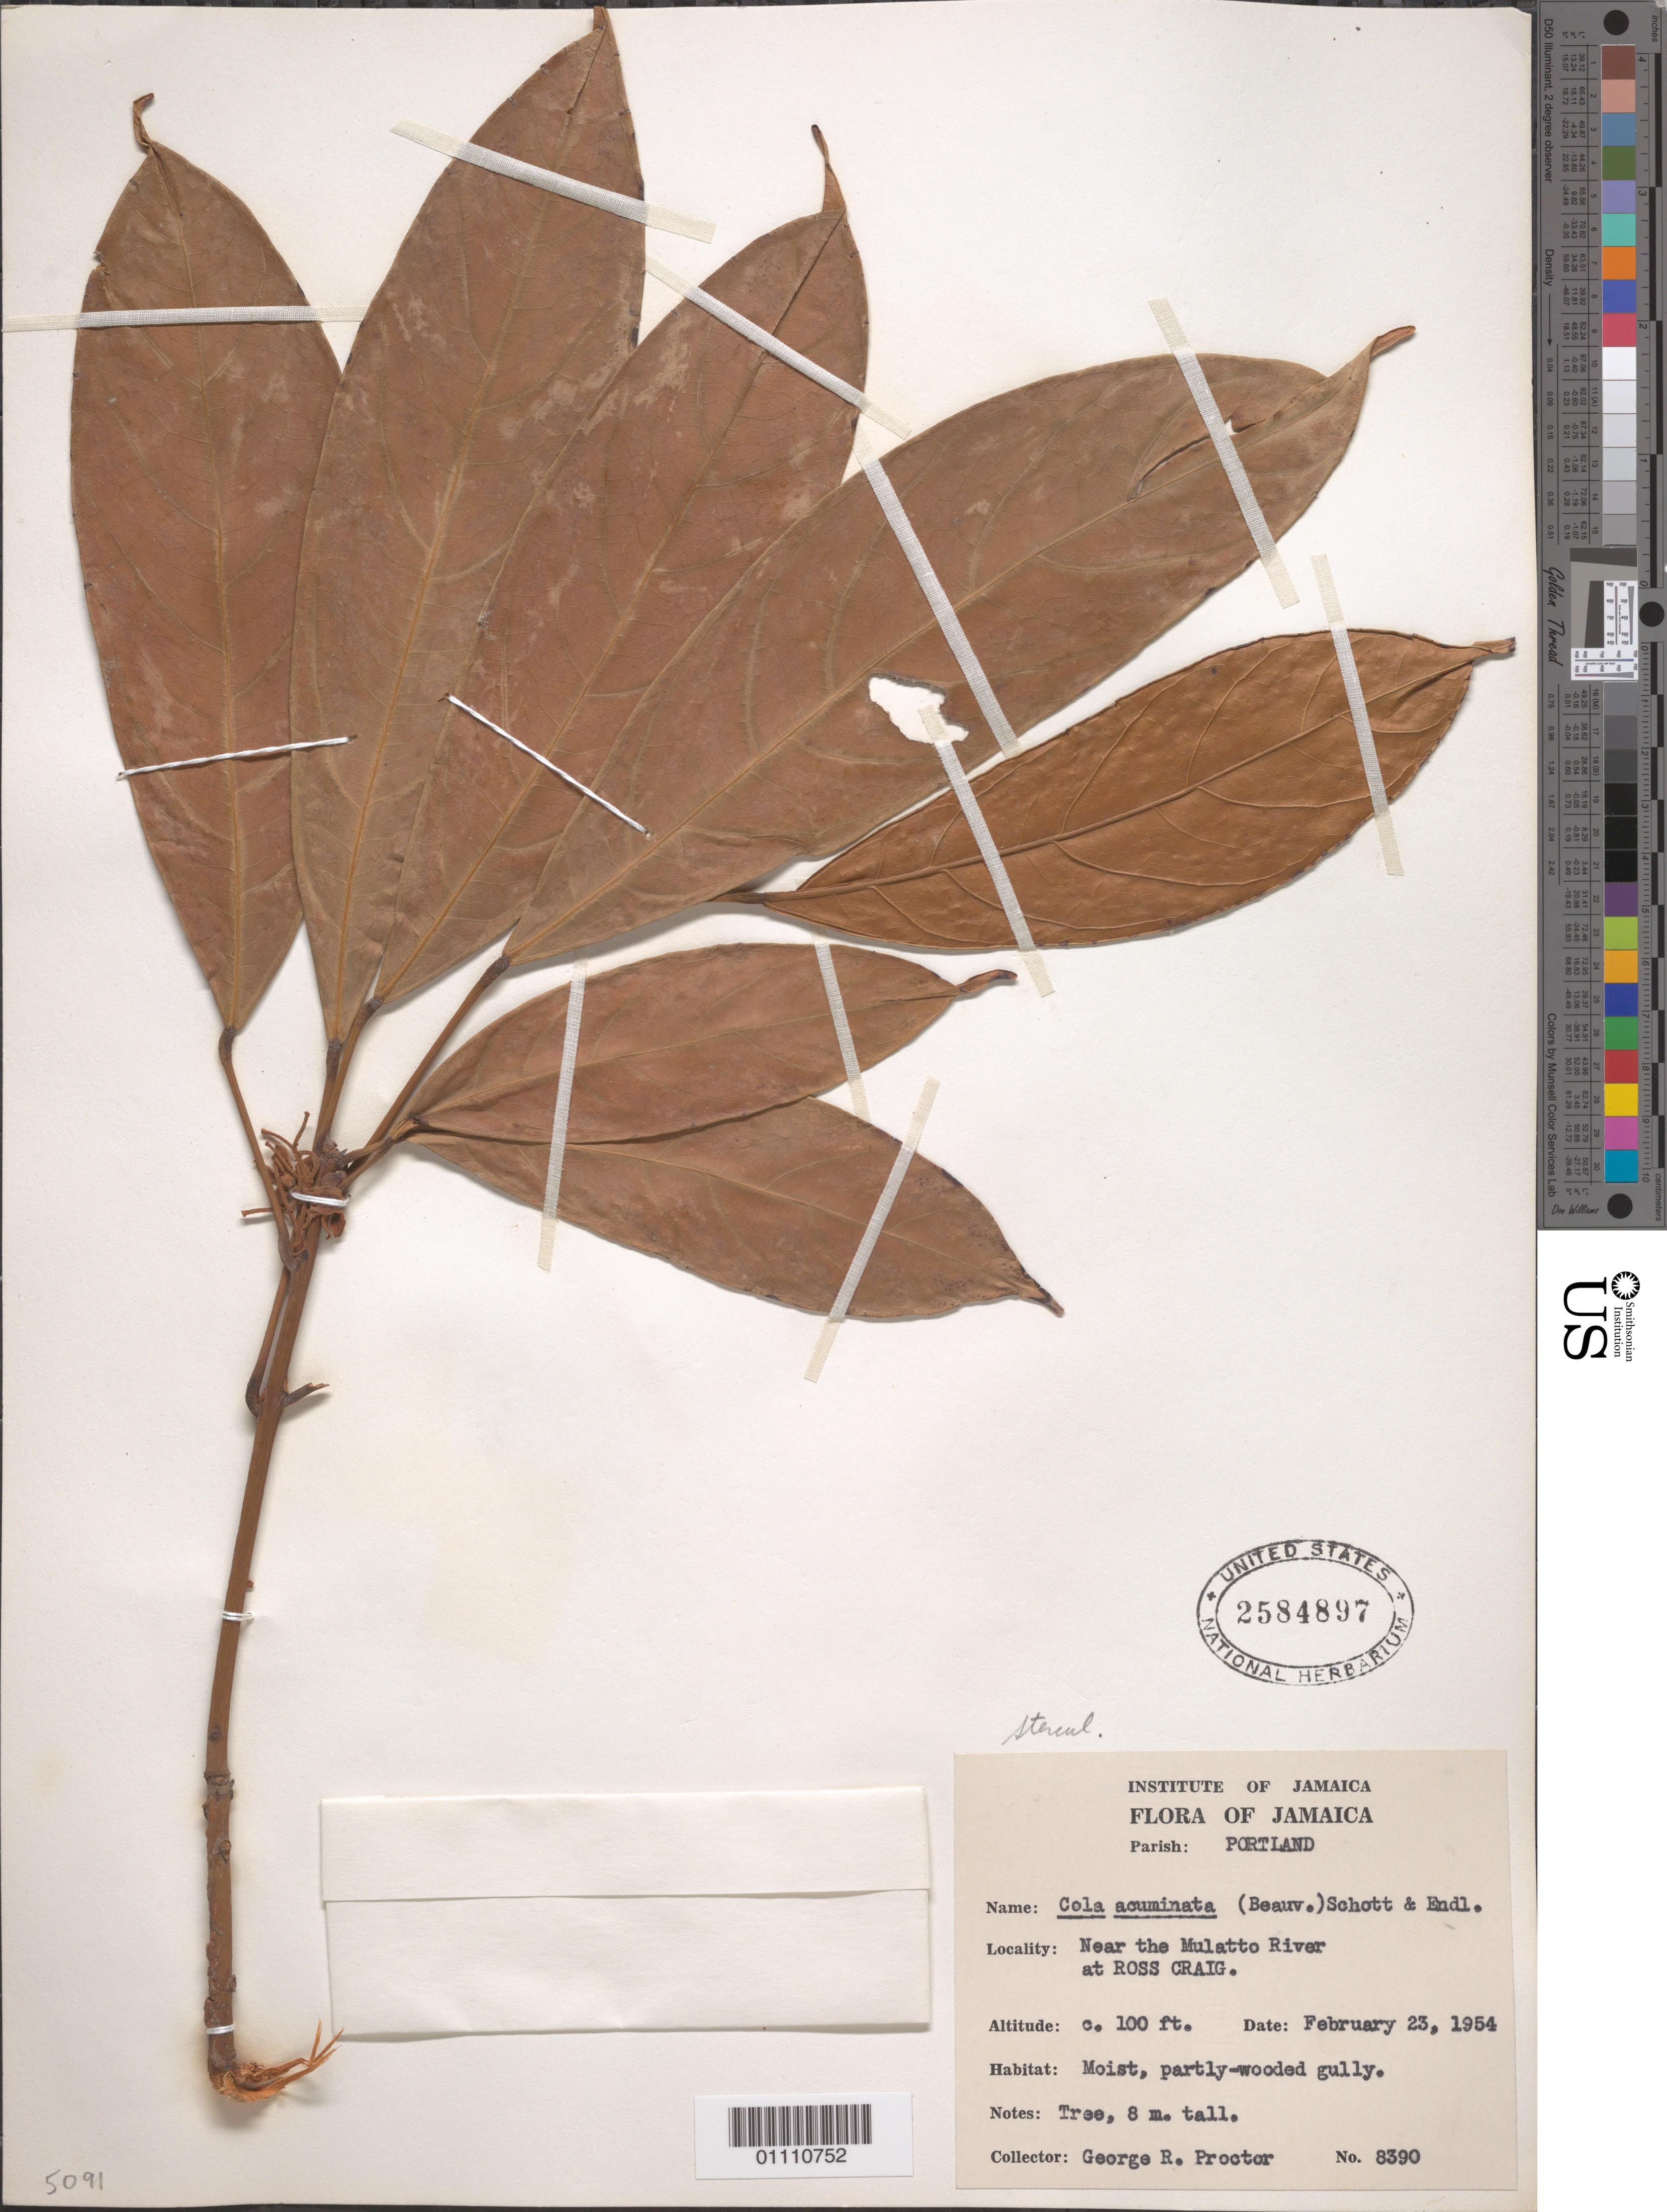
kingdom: Plantae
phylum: Tracheophyta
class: Magnoliopsida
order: Malvales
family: Malvaceae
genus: Cola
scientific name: Cola acuminata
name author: (P. Beauv.) Schott & Endl.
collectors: G. R. Proctor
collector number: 8390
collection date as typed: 23 Feb 1954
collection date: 1954-02-23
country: Jamaica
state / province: Portland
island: Jamaica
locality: Near the Mulatto River at Ross Craig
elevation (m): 30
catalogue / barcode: US 2584897